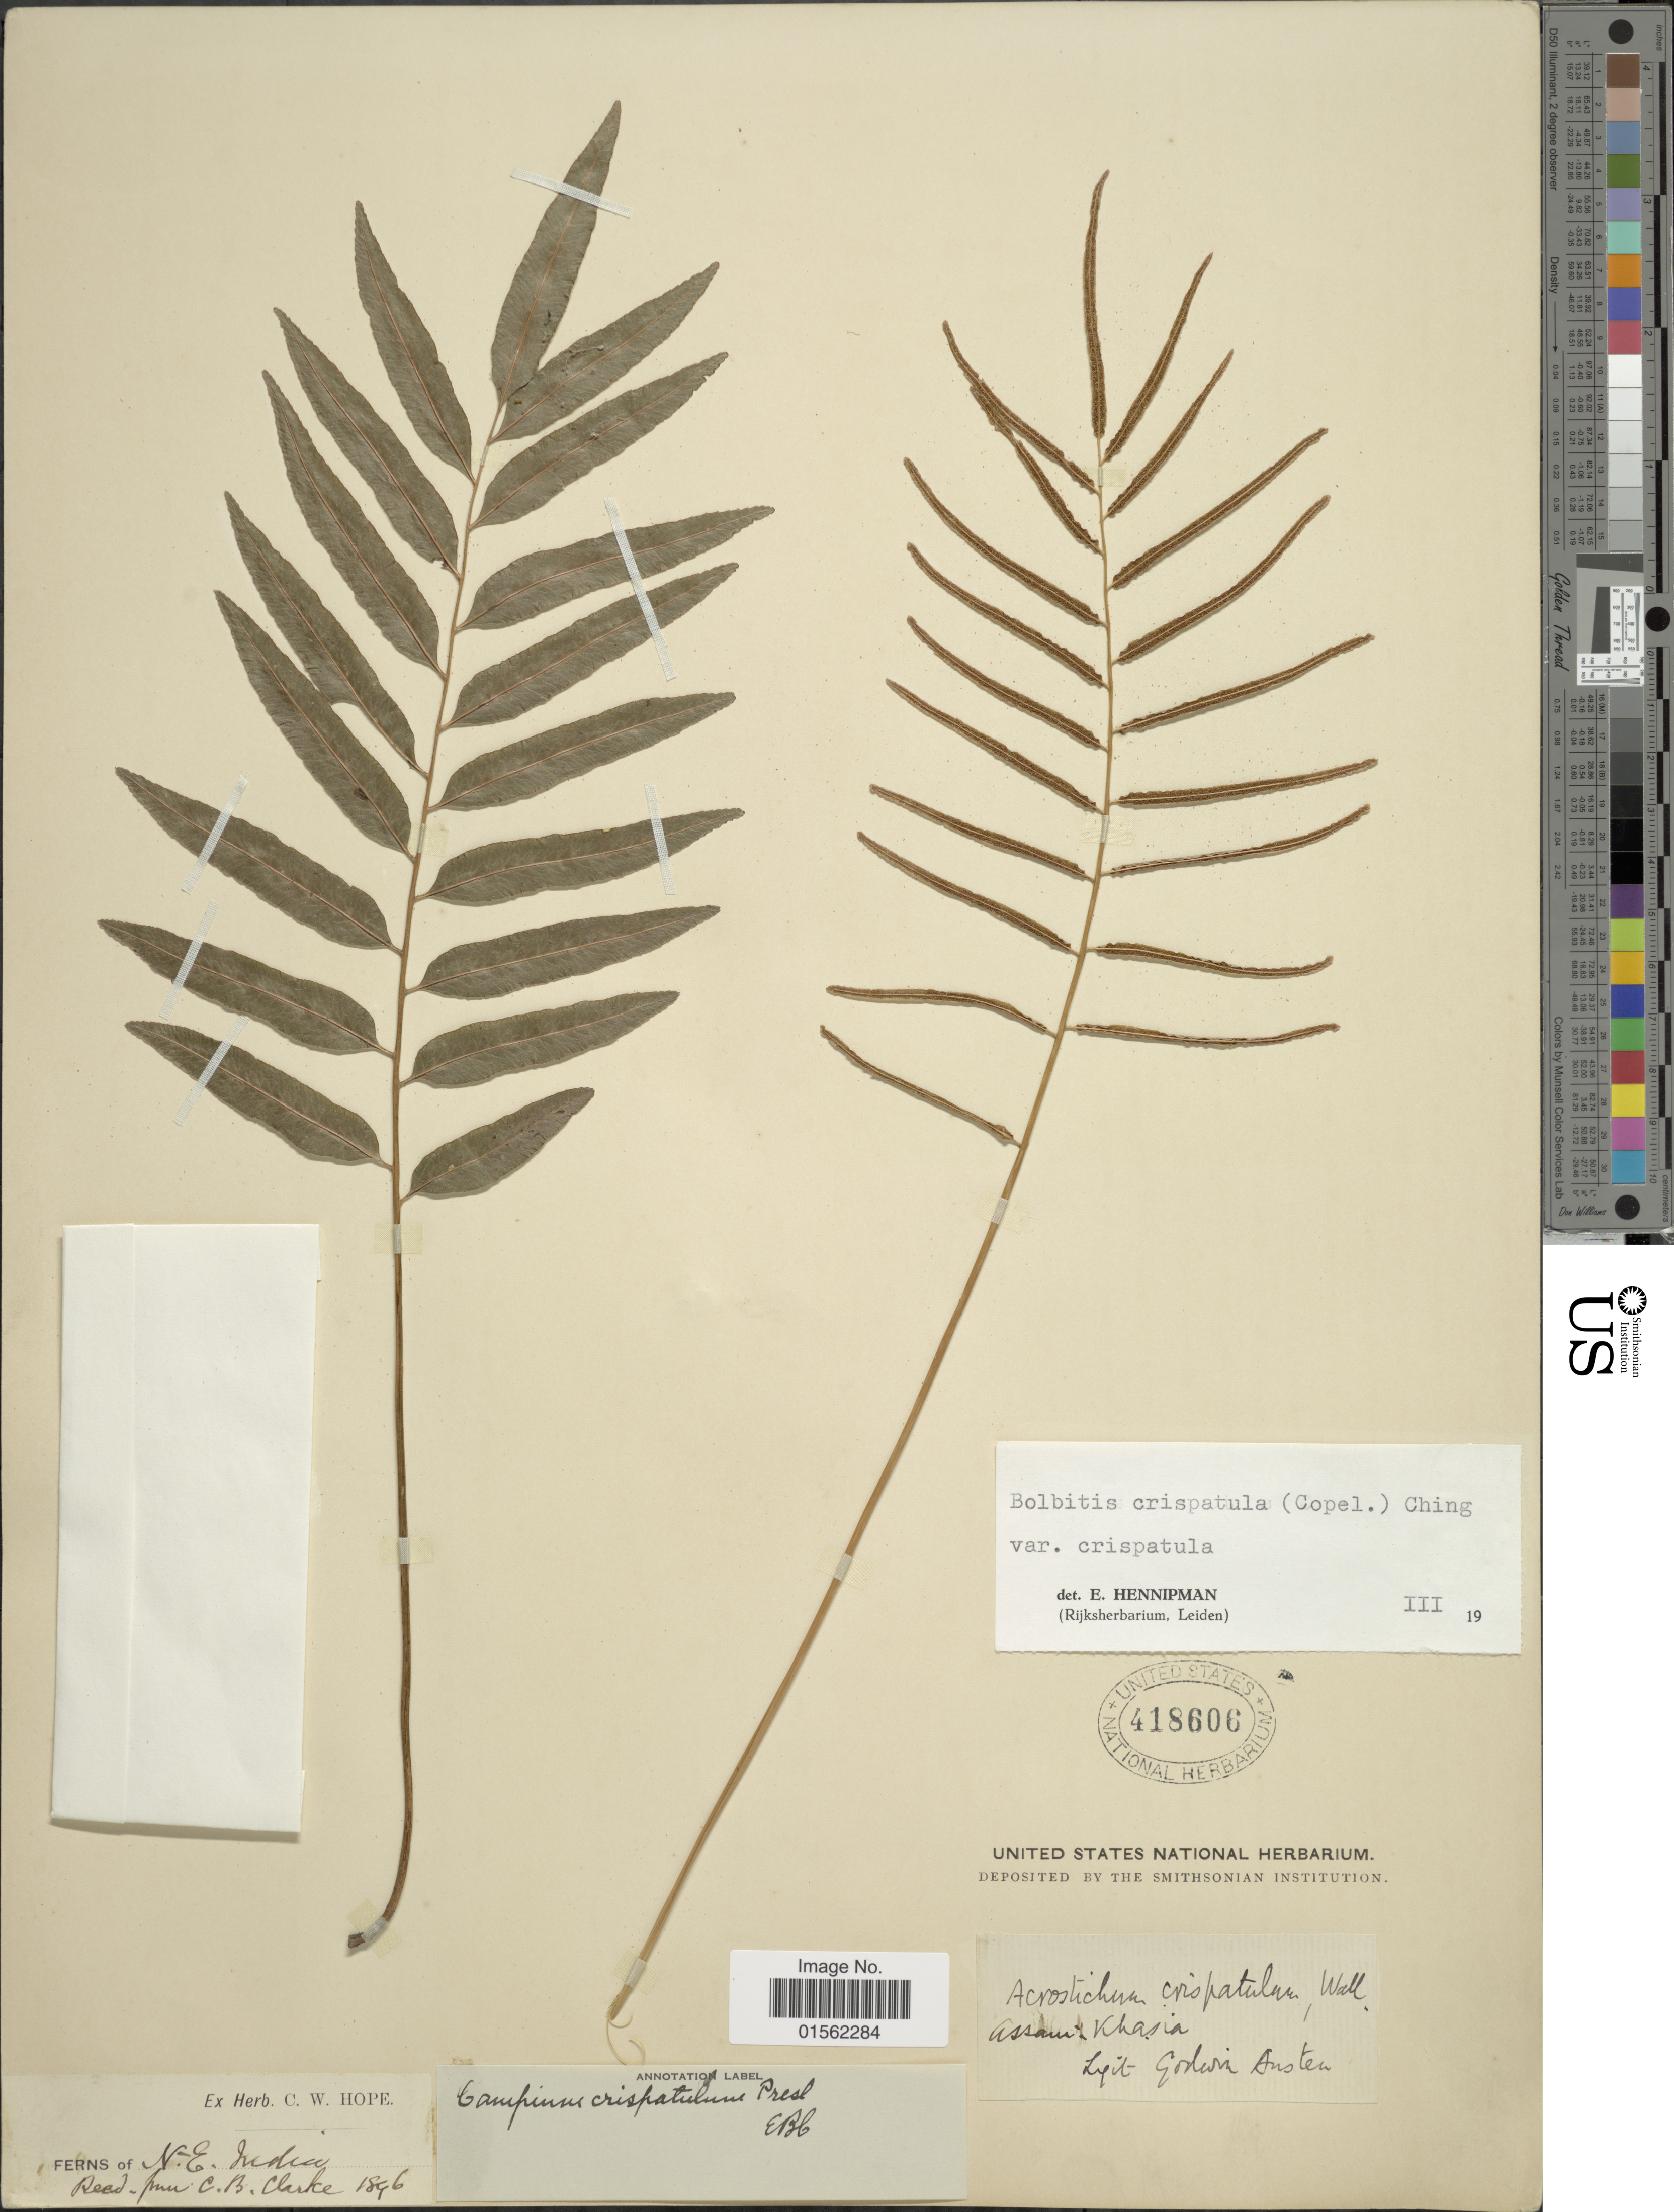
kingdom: Plantae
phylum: Tracheophyta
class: Polypodiopsida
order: Polypodiales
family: Dryopteridaceae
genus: Bolbitis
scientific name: Bolbitis crispatula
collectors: G. Austen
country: India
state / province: Assam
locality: Khasia, N. E. India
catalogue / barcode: US 418606